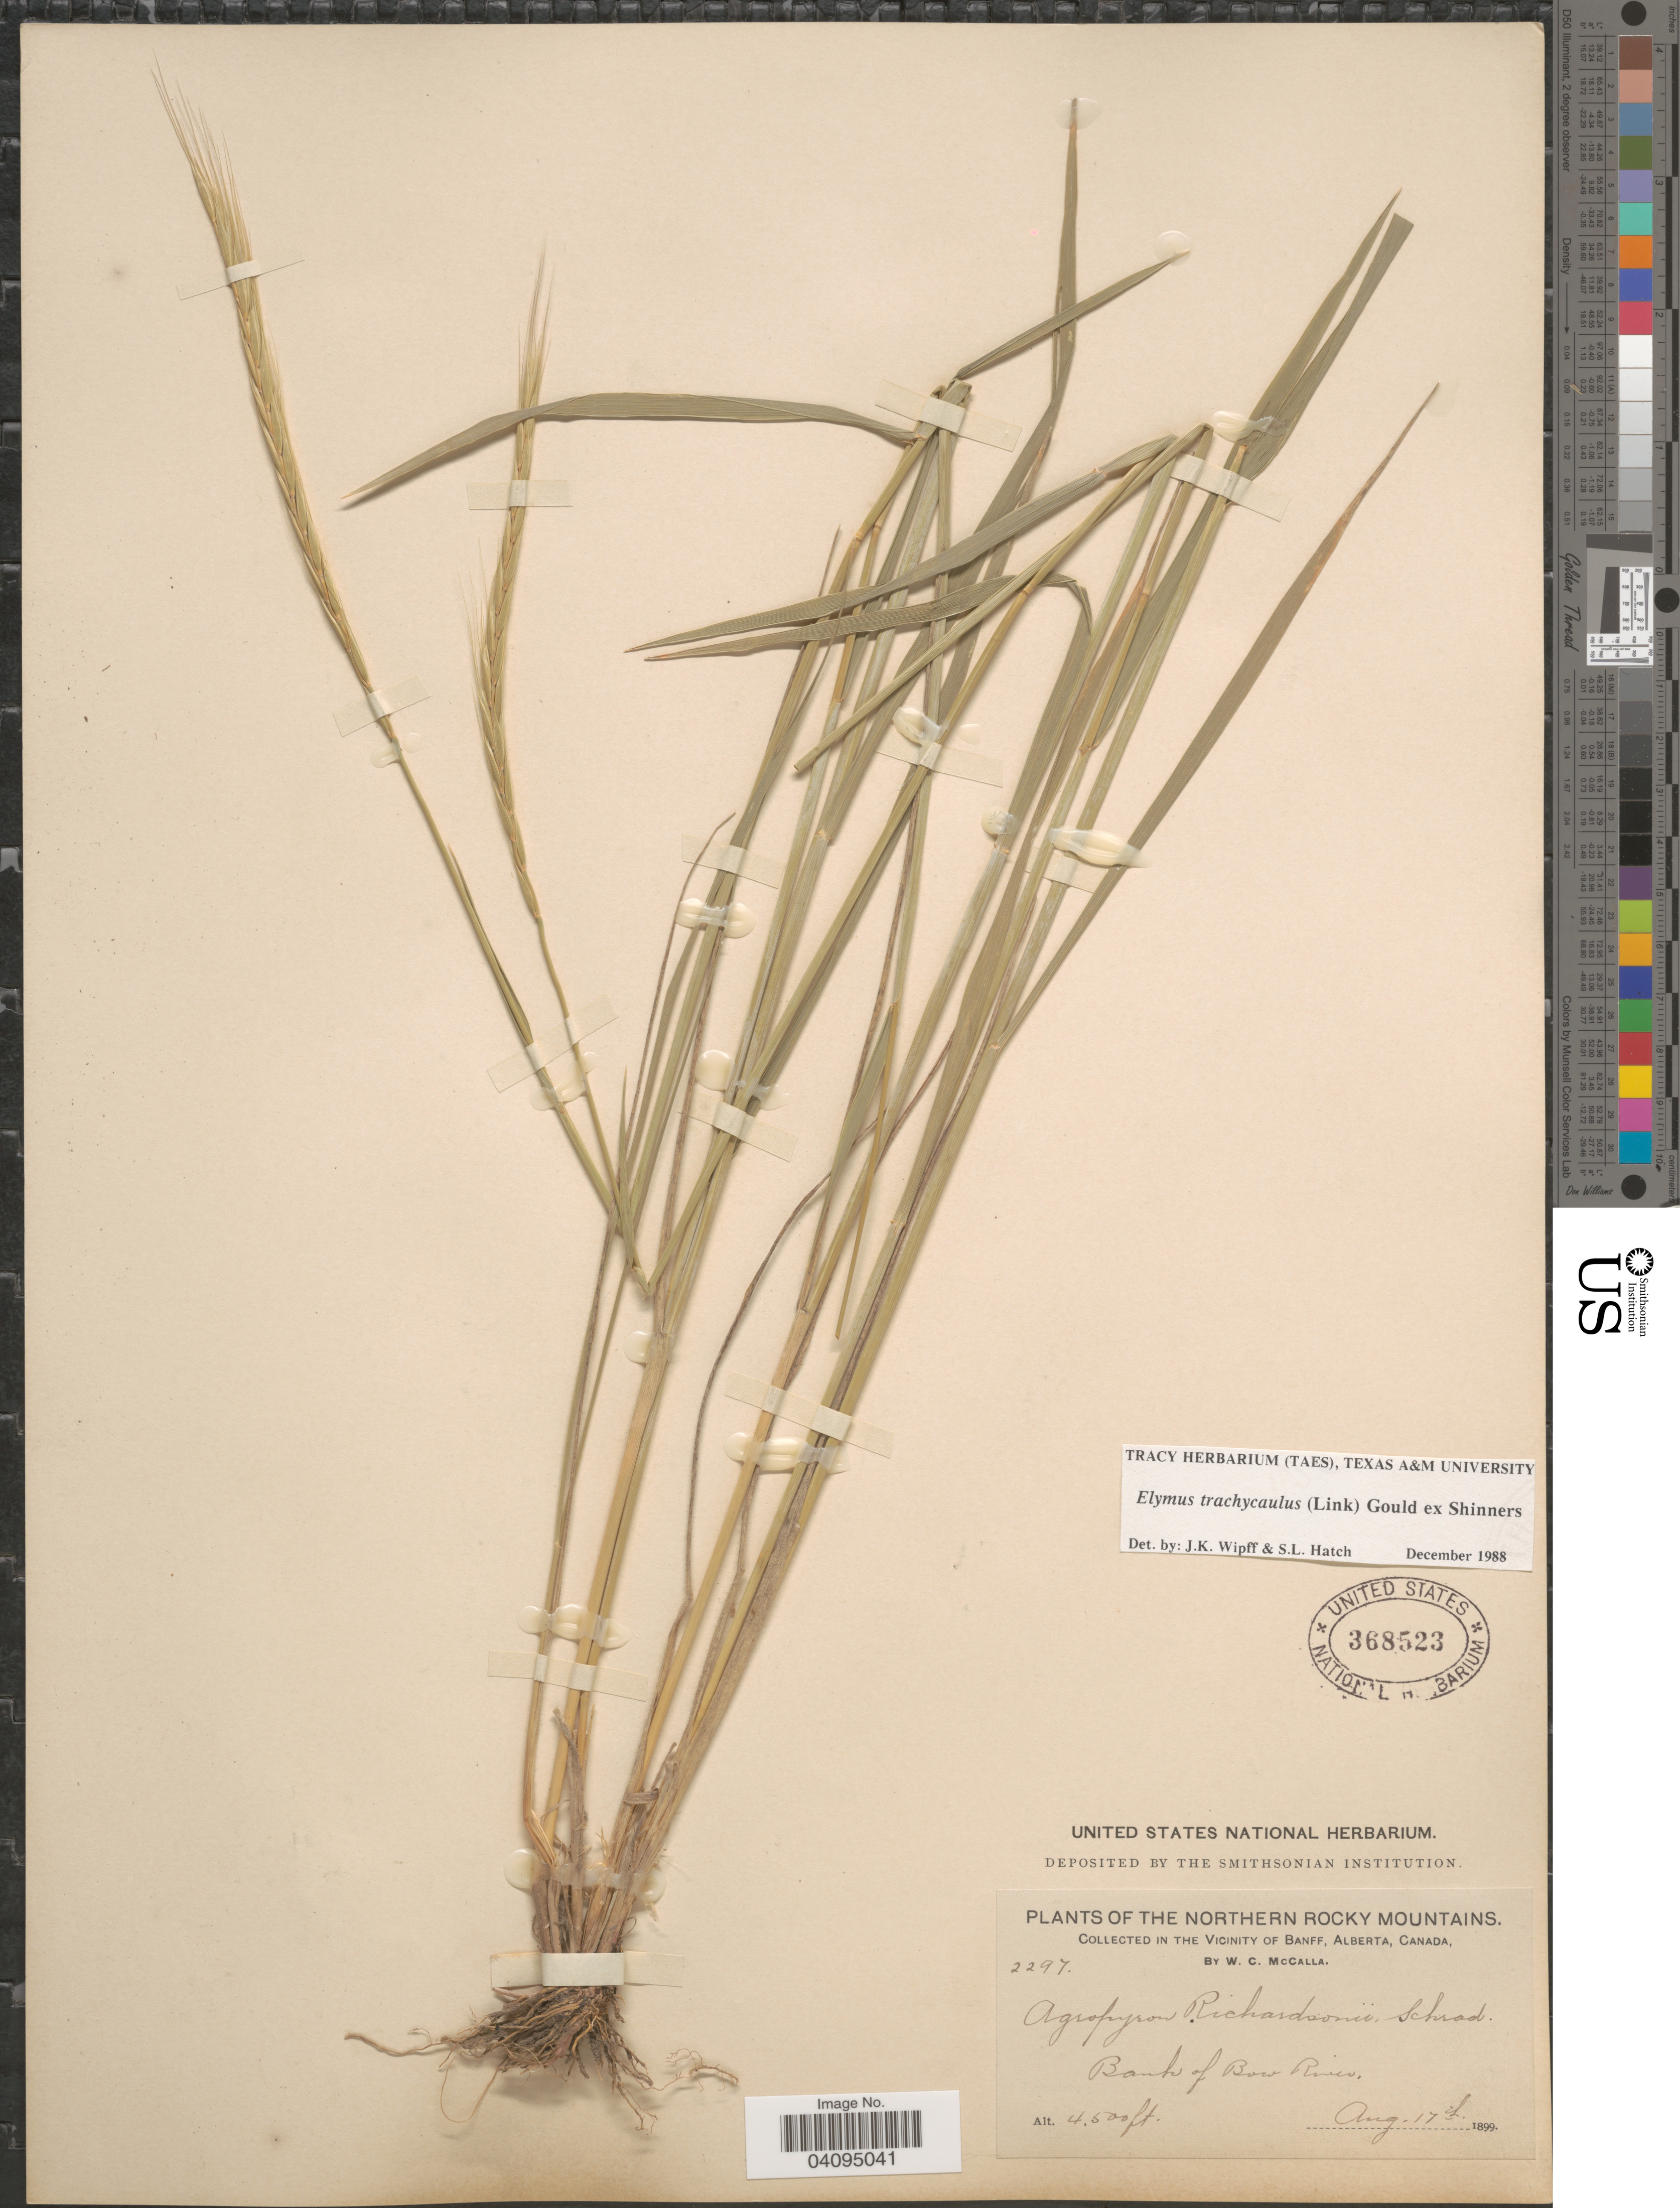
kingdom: Plantae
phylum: Tracheophyta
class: Liliopsida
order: Poales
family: Poaceae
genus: Elymus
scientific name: Elymus trachycaulus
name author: (Link) Gould ex Shinners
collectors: W. McCalla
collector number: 2297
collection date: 1899-08-17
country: Canada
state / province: Alberta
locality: The Northern Rocky Mountains. In the Vicinity of Banff. Bank of Bow River.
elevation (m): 1372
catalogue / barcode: US 368523